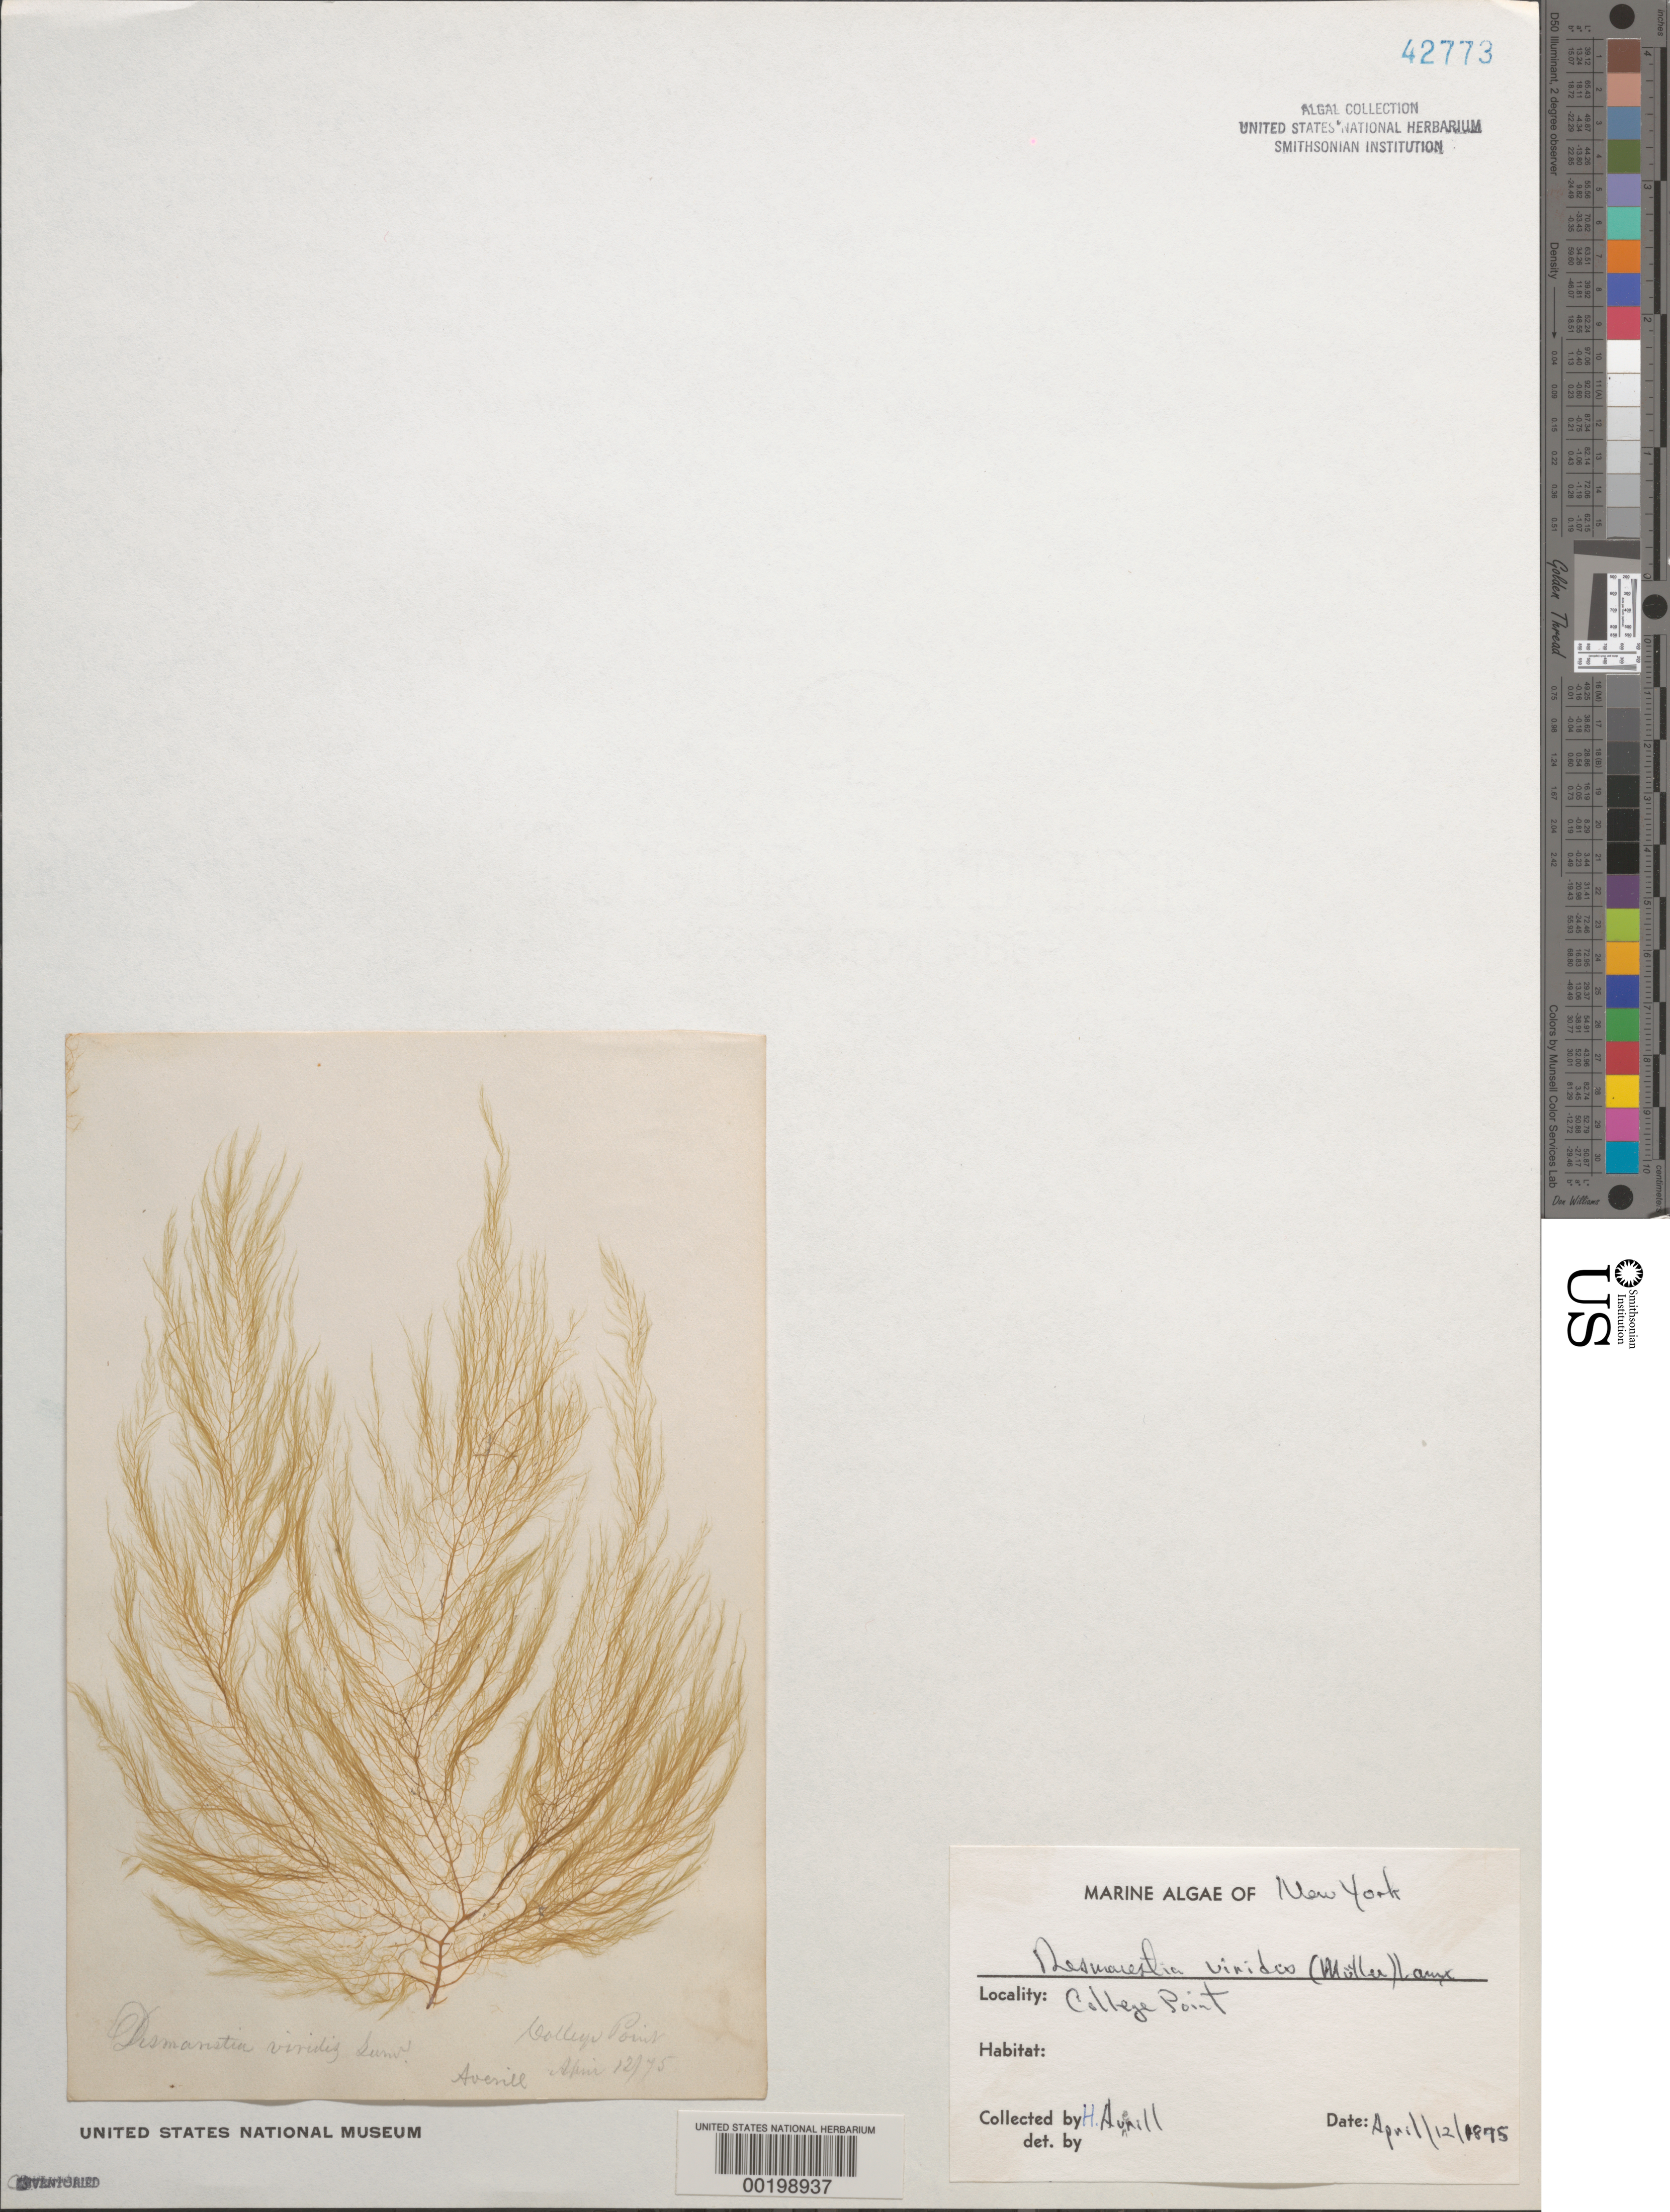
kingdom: Chromista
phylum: Ochrophyta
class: Phaeophyceae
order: Desmarestiales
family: Desmarestiaceae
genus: Desmarestia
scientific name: Desmarestia viridis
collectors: H. Averill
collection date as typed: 12 Apr 1875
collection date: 1875-04-12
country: United States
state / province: New York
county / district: Queens County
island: Long Island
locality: College Point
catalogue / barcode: US 42773